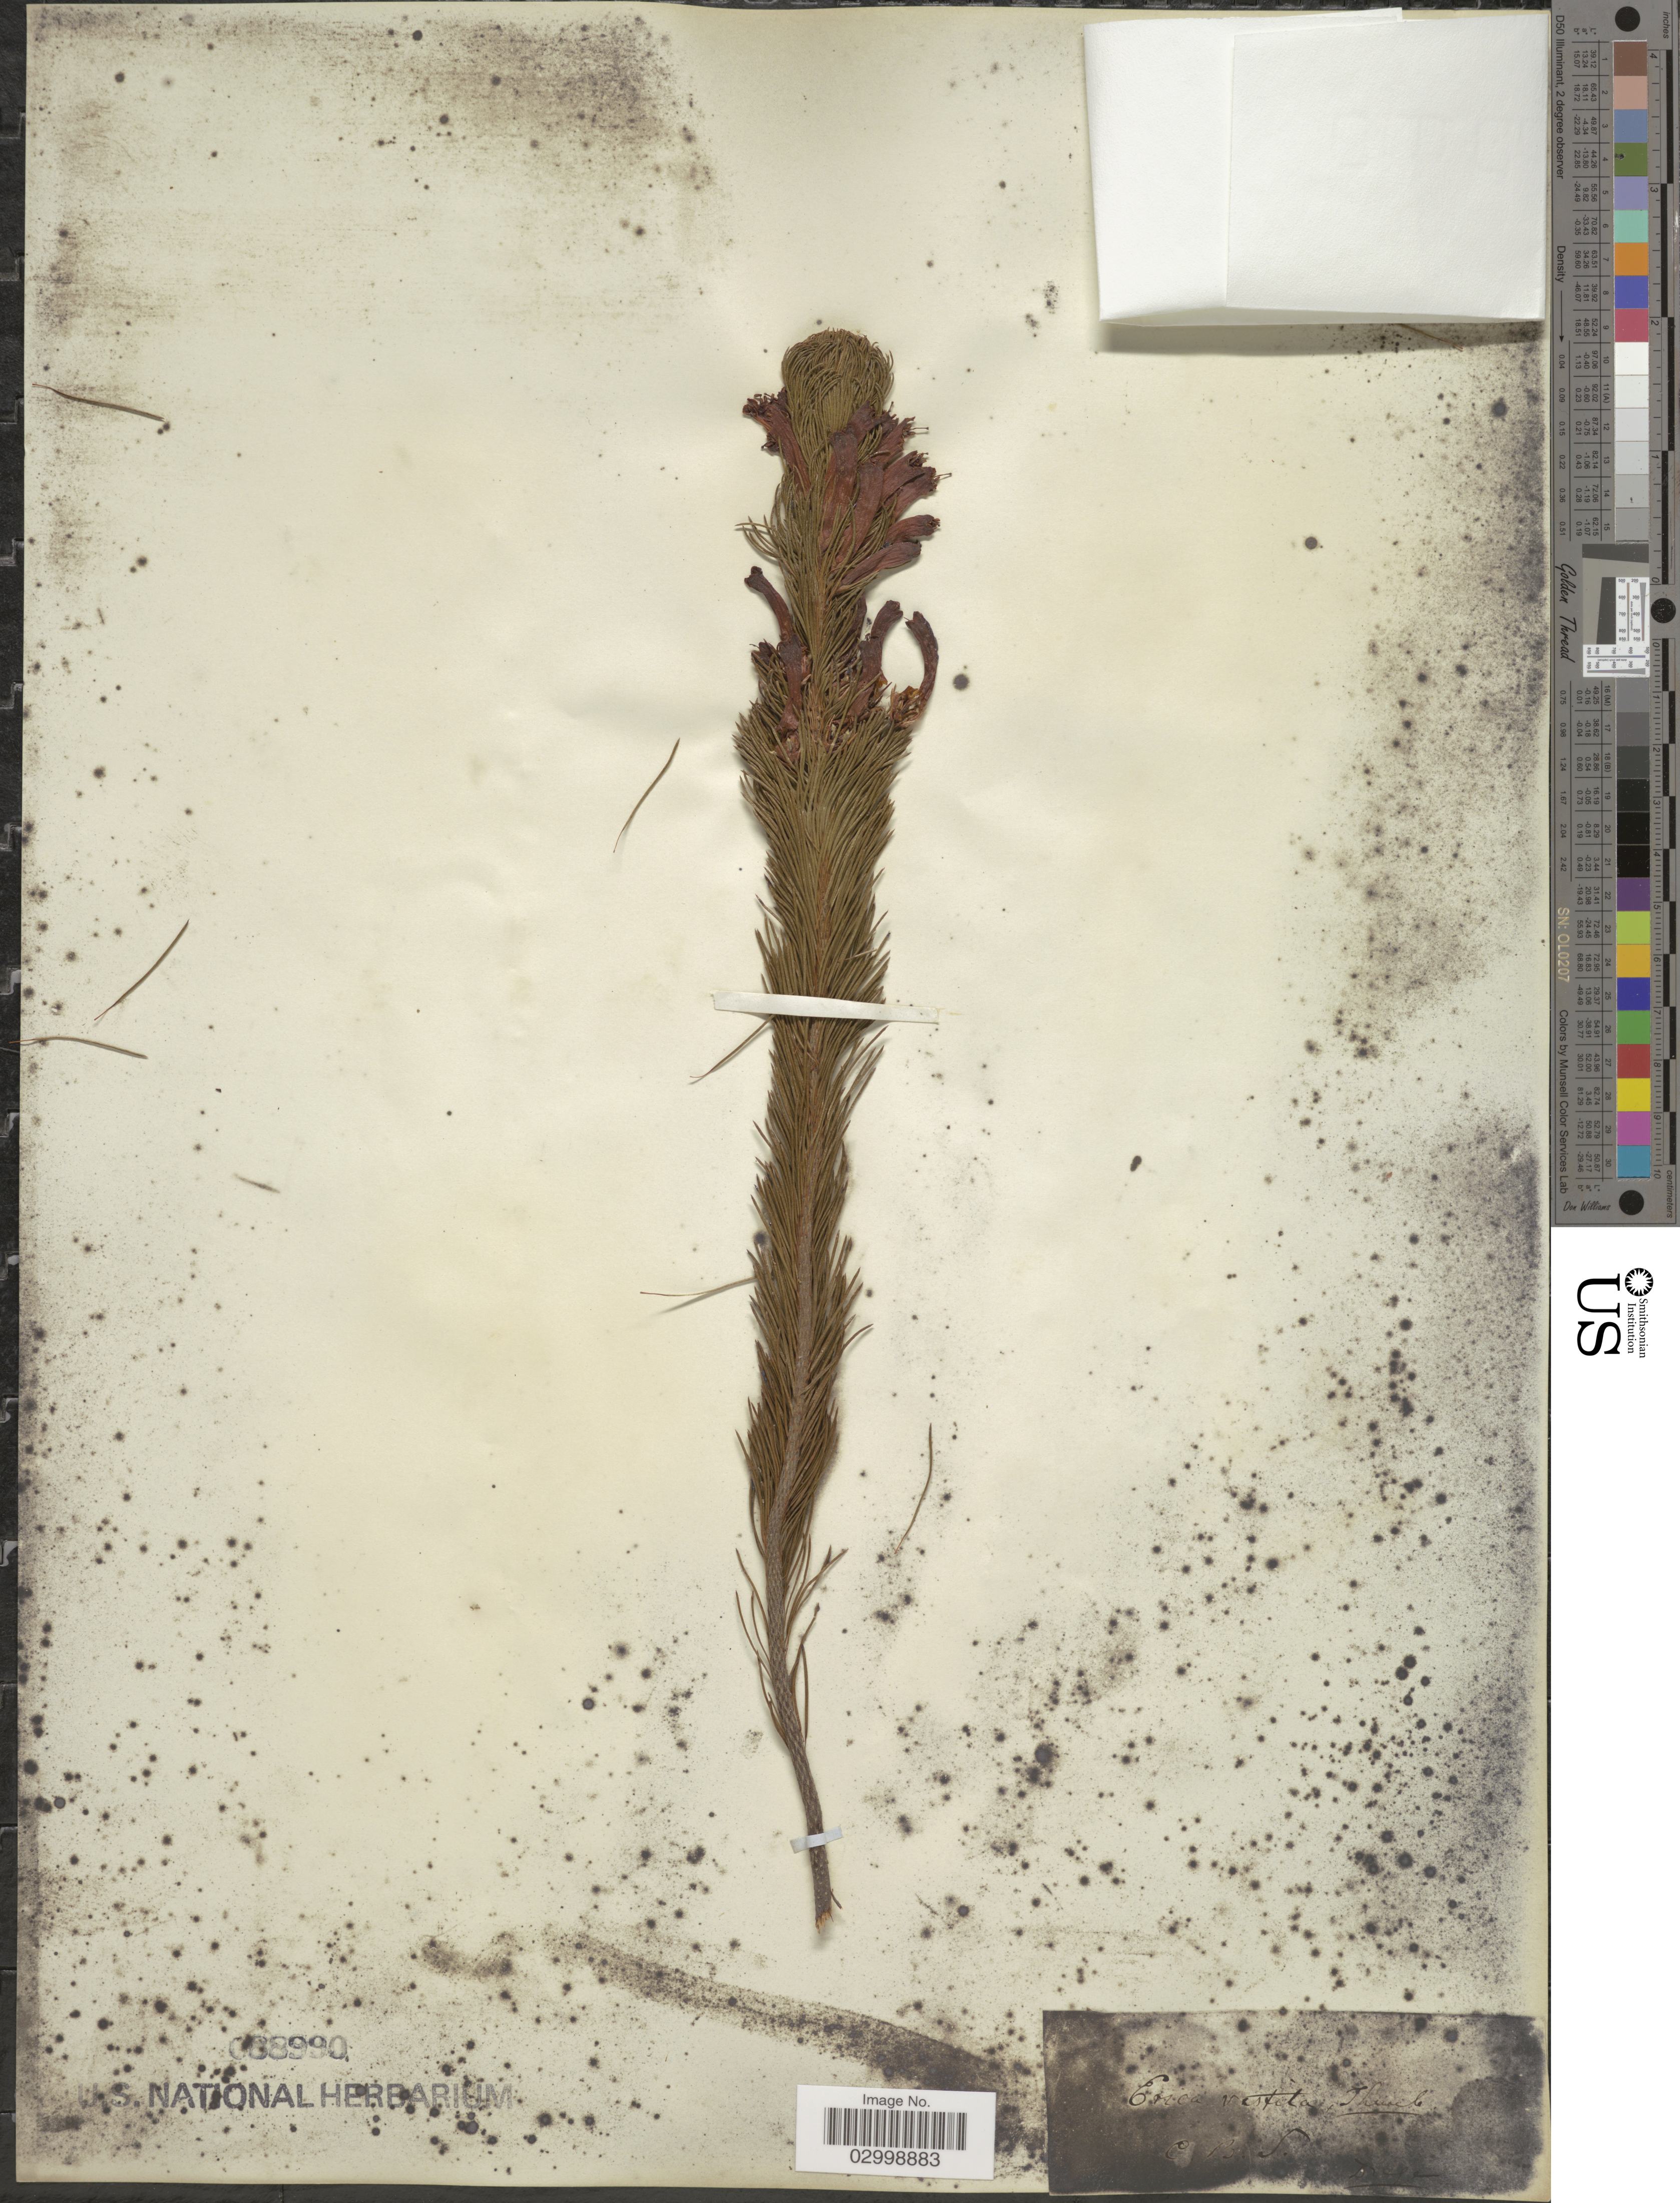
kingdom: Plantae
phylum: Tracheophyta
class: Magnoliopsida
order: Ericales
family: Ericaceae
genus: Erica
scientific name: Erica vestita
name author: Thunb.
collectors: Drege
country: South Africa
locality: C. B. S.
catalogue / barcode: US 88990